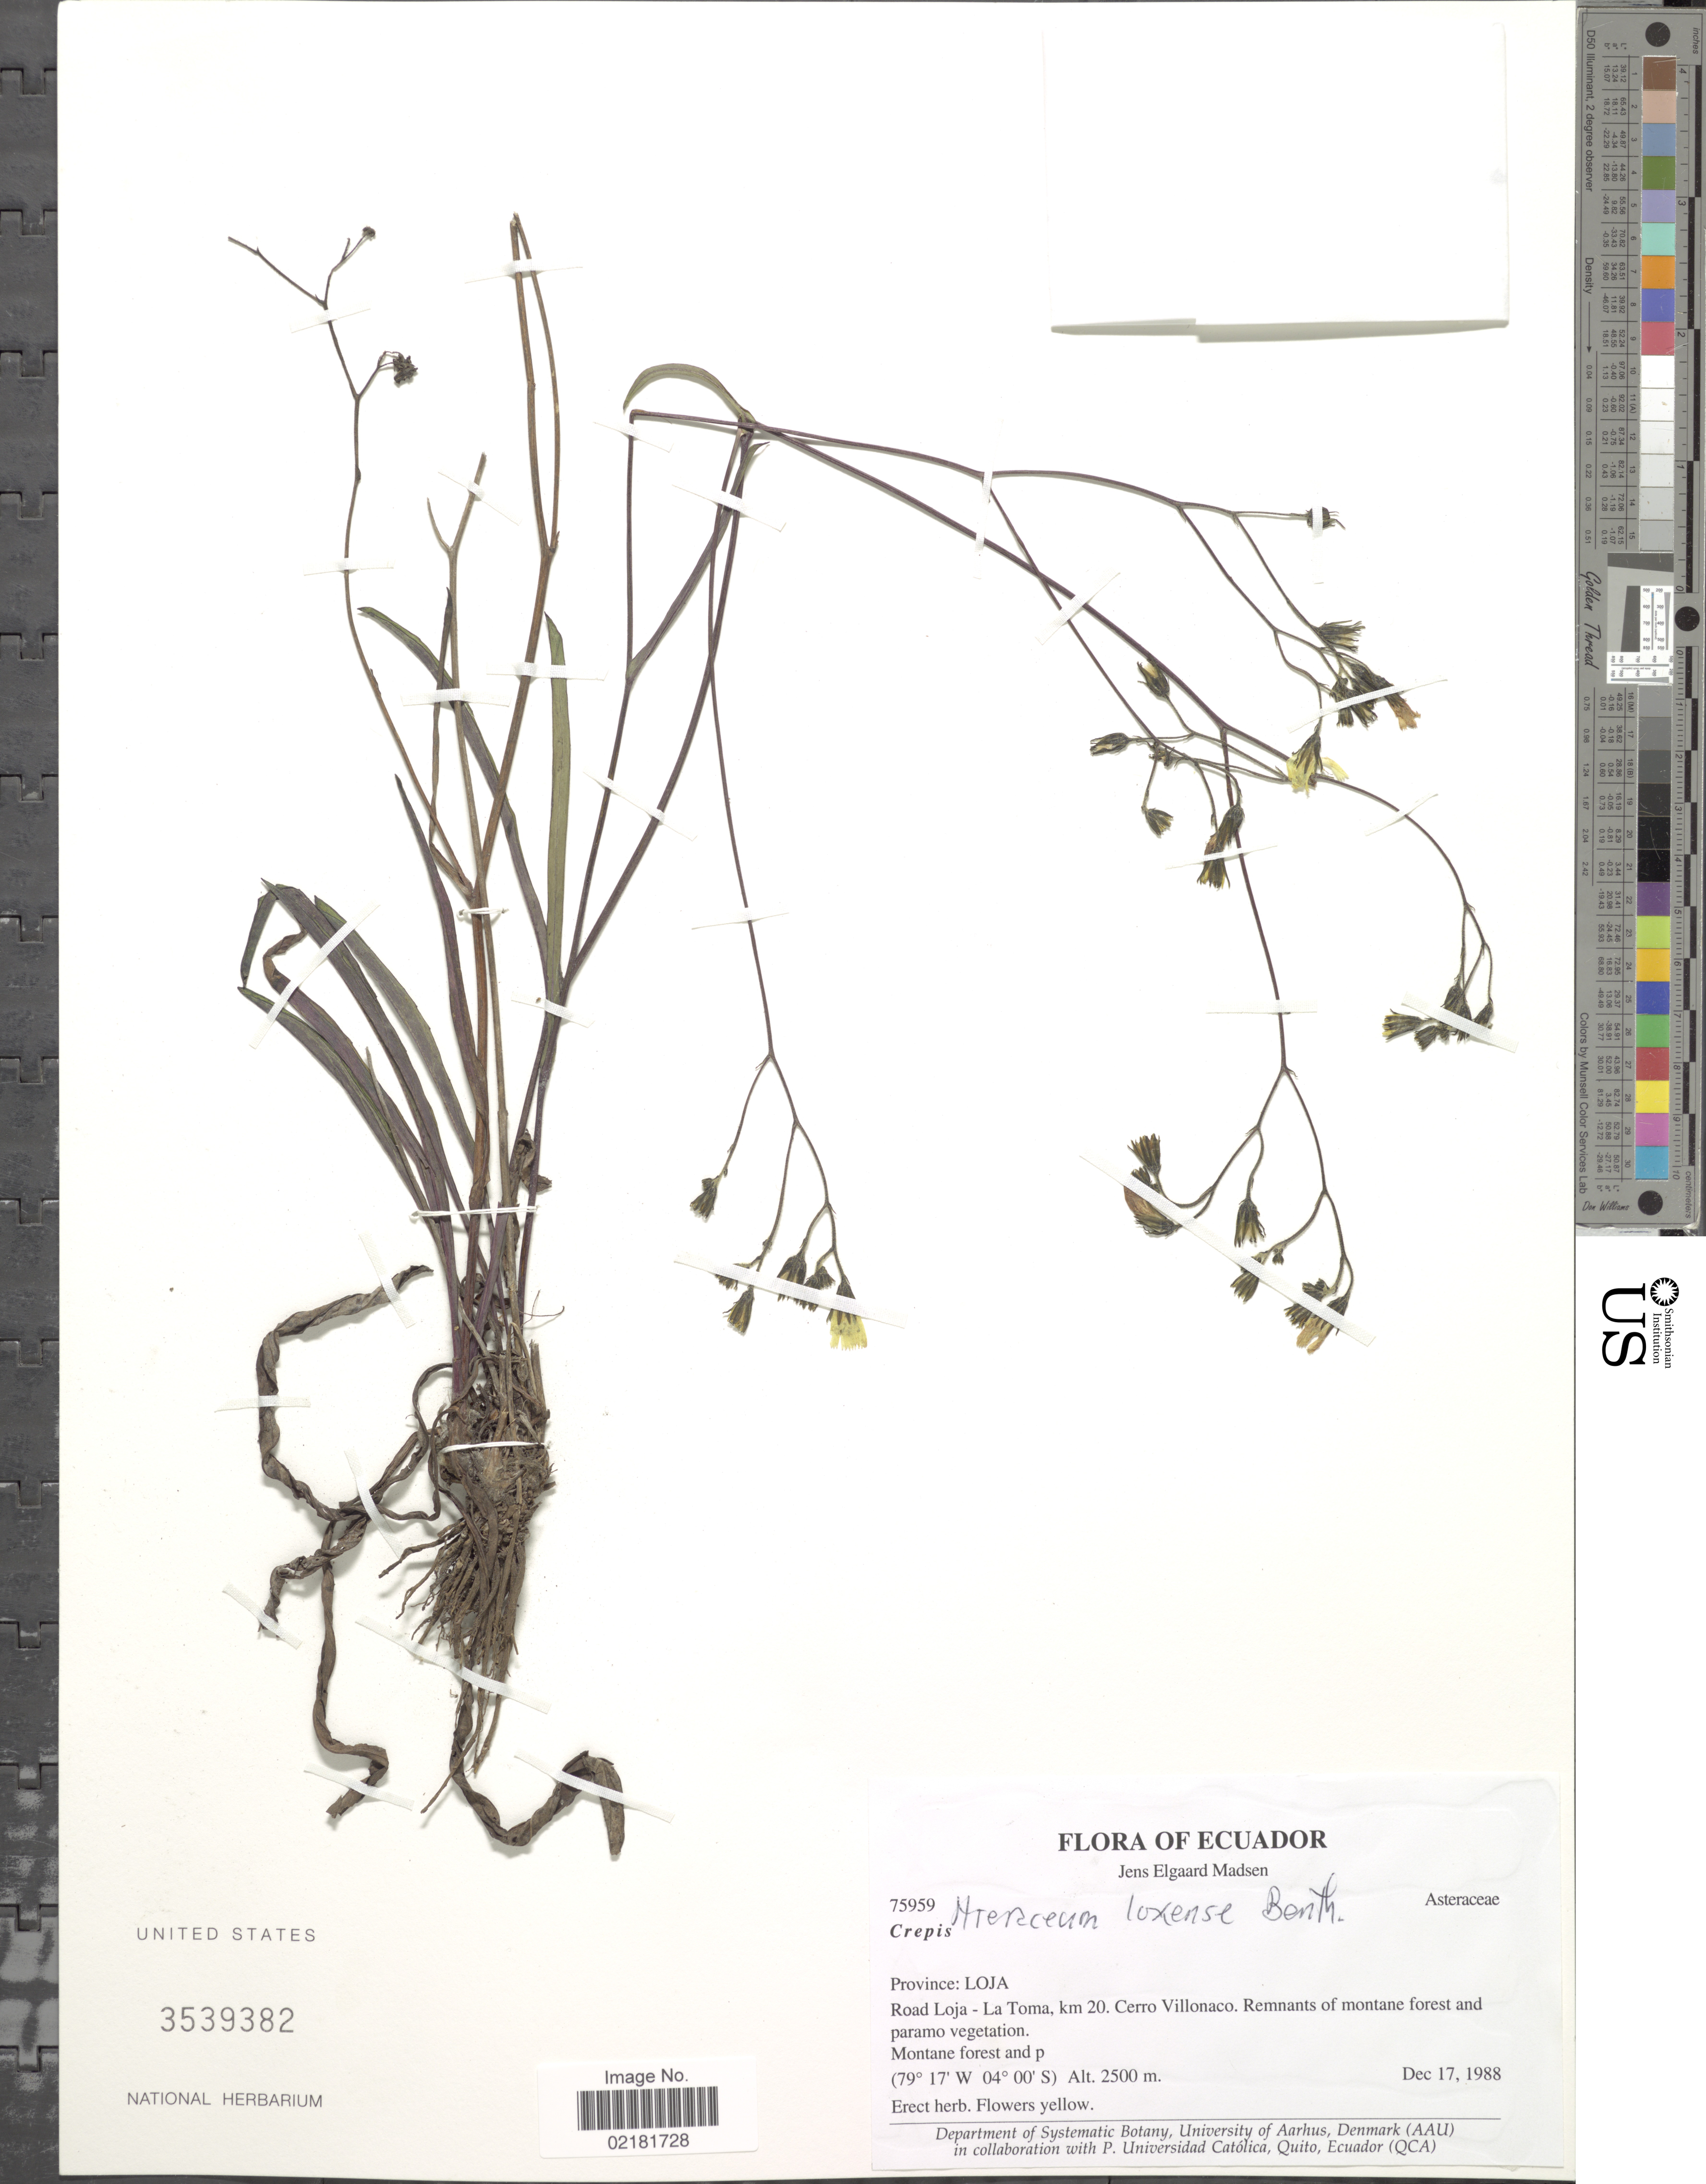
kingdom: Plantae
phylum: Tracheophyta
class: Magnoliopsida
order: Asterales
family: Asteraceae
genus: Hieracium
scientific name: Hieracium loxense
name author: Benth.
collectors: J. E. Madsen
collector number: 75959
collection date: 1988-12-17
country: Ecuador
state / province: Loja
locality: Road Loja-La Toma, km 20, Cerro Villonaco.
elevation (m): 2500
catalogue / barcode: US 3539382